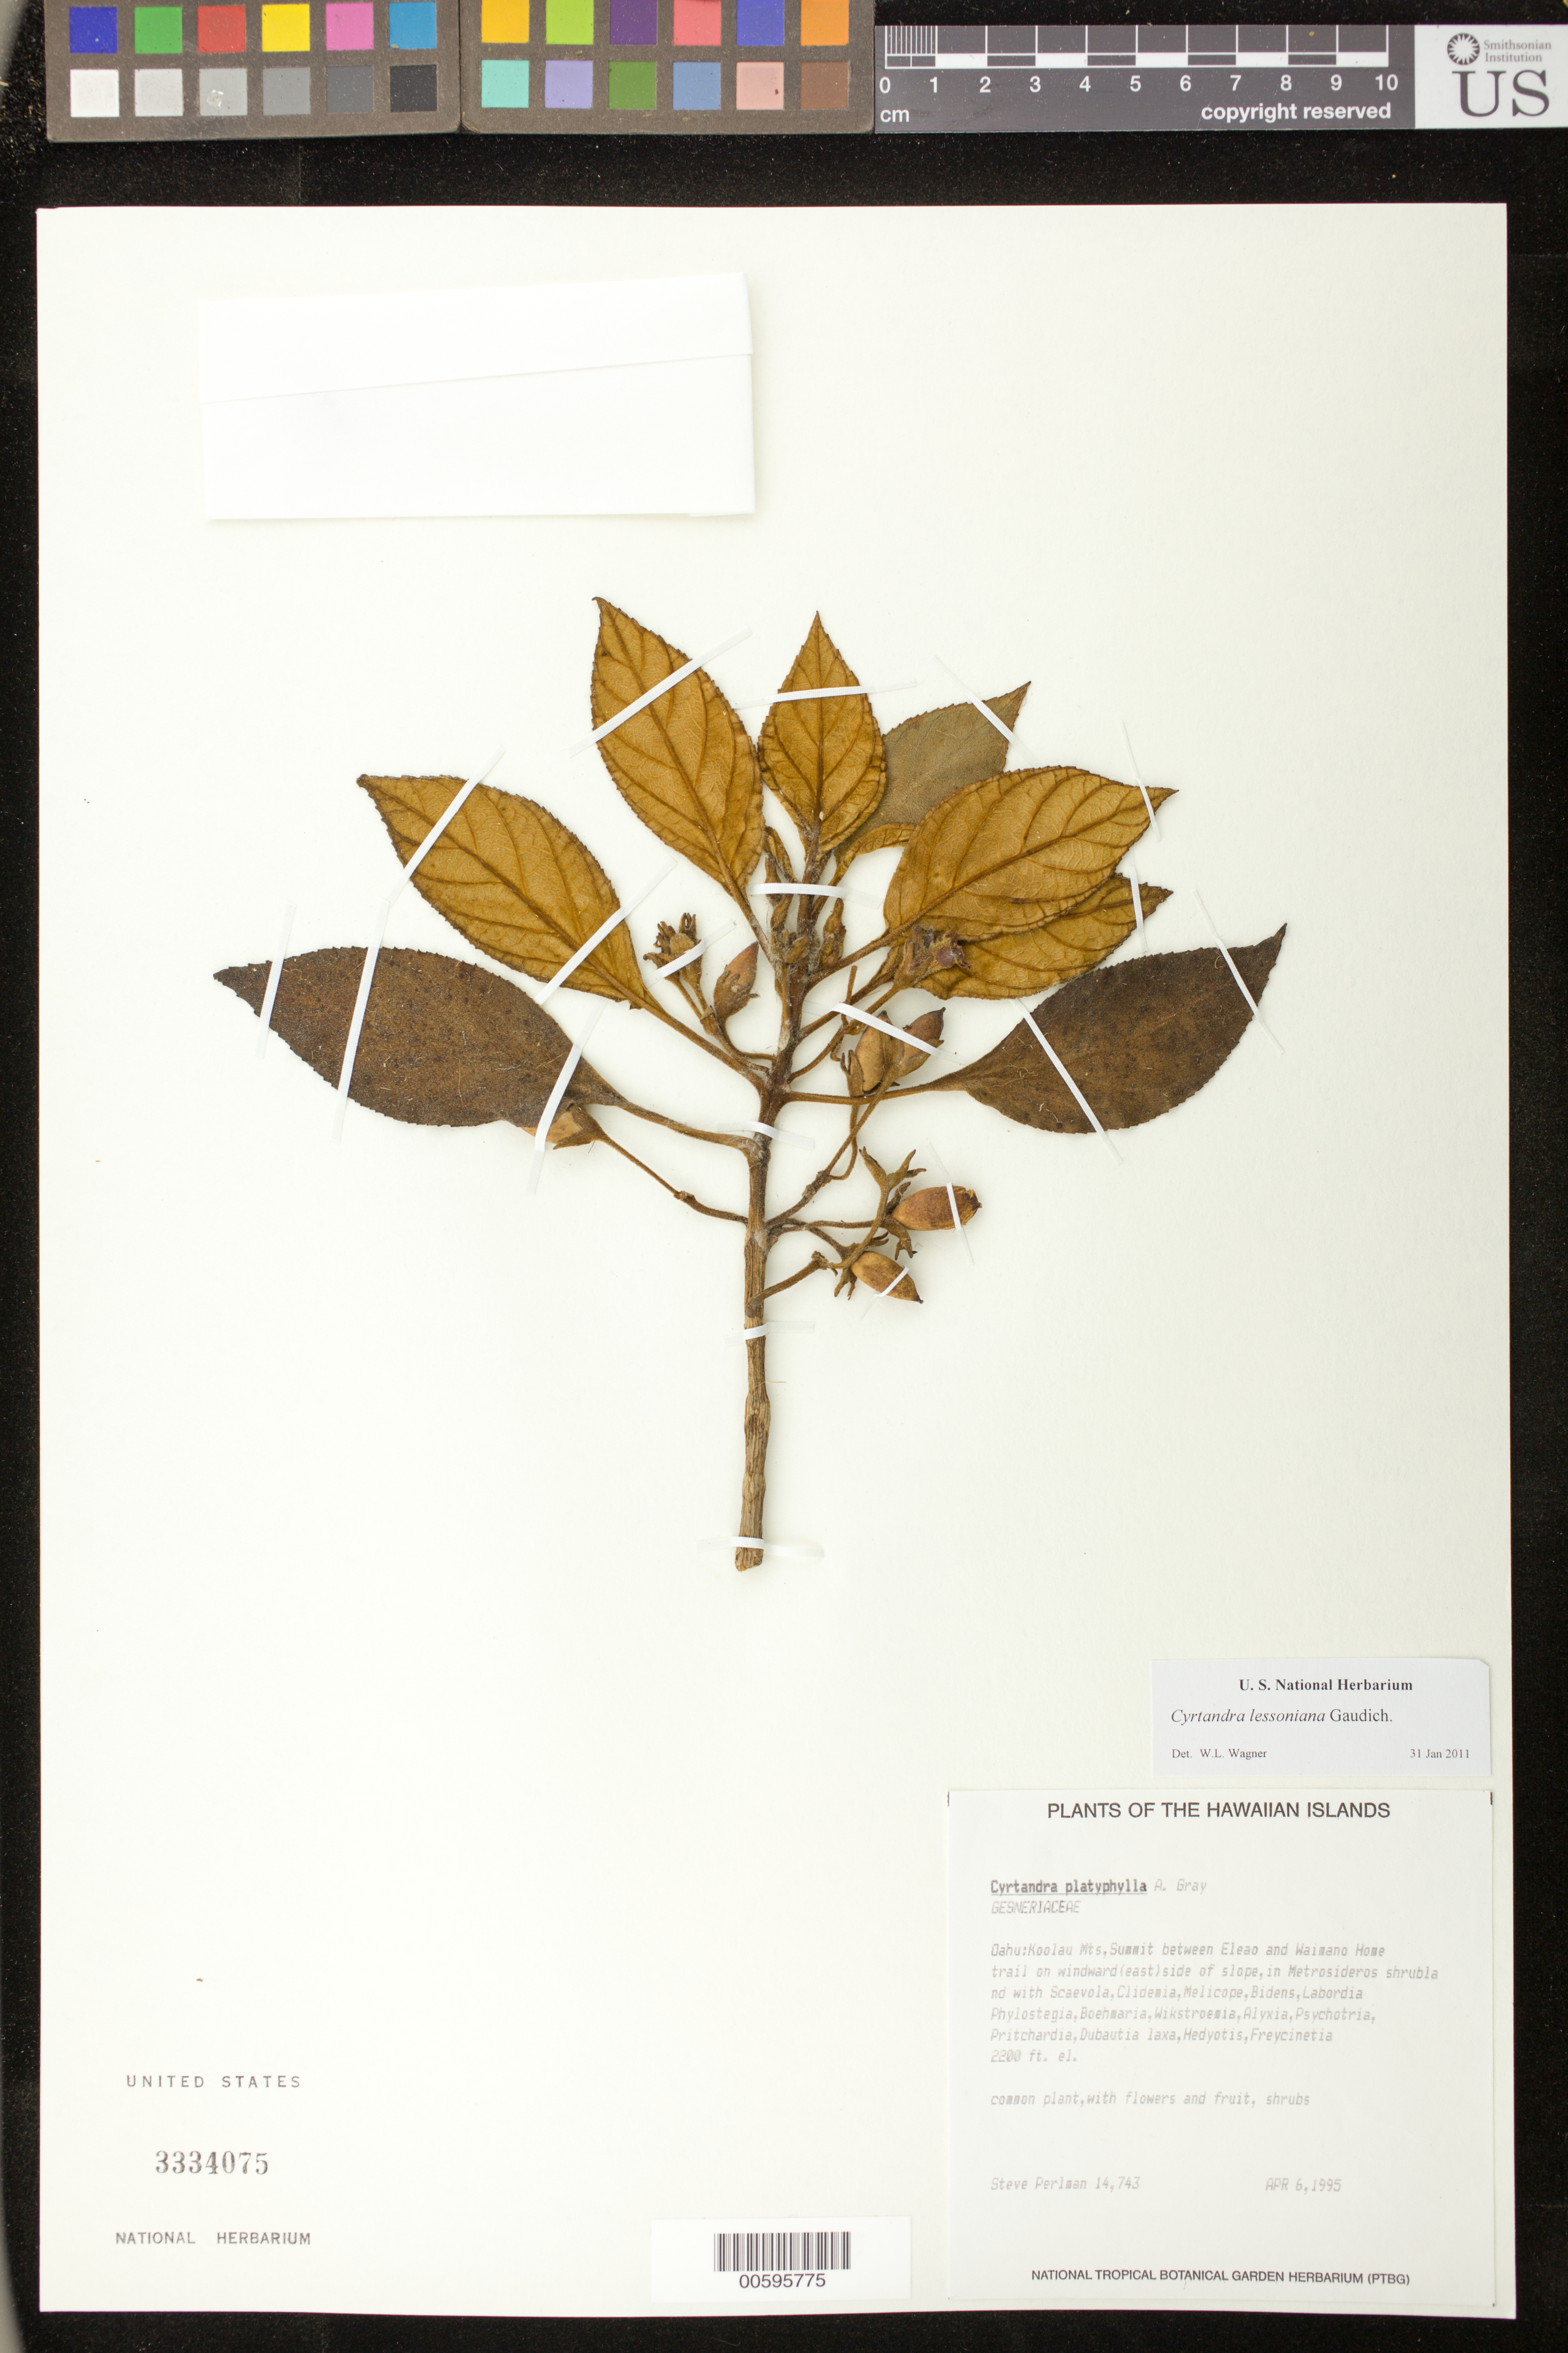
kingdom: Plantae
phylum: Tracheophyta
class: Magnoliopsida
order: Lamiales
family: Gesneriaceae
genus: Cyrtandra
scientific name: Cyrtandra lessoniana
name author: Gaudich.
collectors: S. P. Perlman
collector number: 14743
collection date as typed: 6 Apr 1995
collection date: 1995-04-06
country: United States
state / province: Hawaii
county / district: Honolulu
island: Oahu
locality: Koolau Mts, Summit between Eleao and Waimano Hoae trail on windward (E) side of slope.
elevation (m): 671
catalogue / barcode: US 3334075